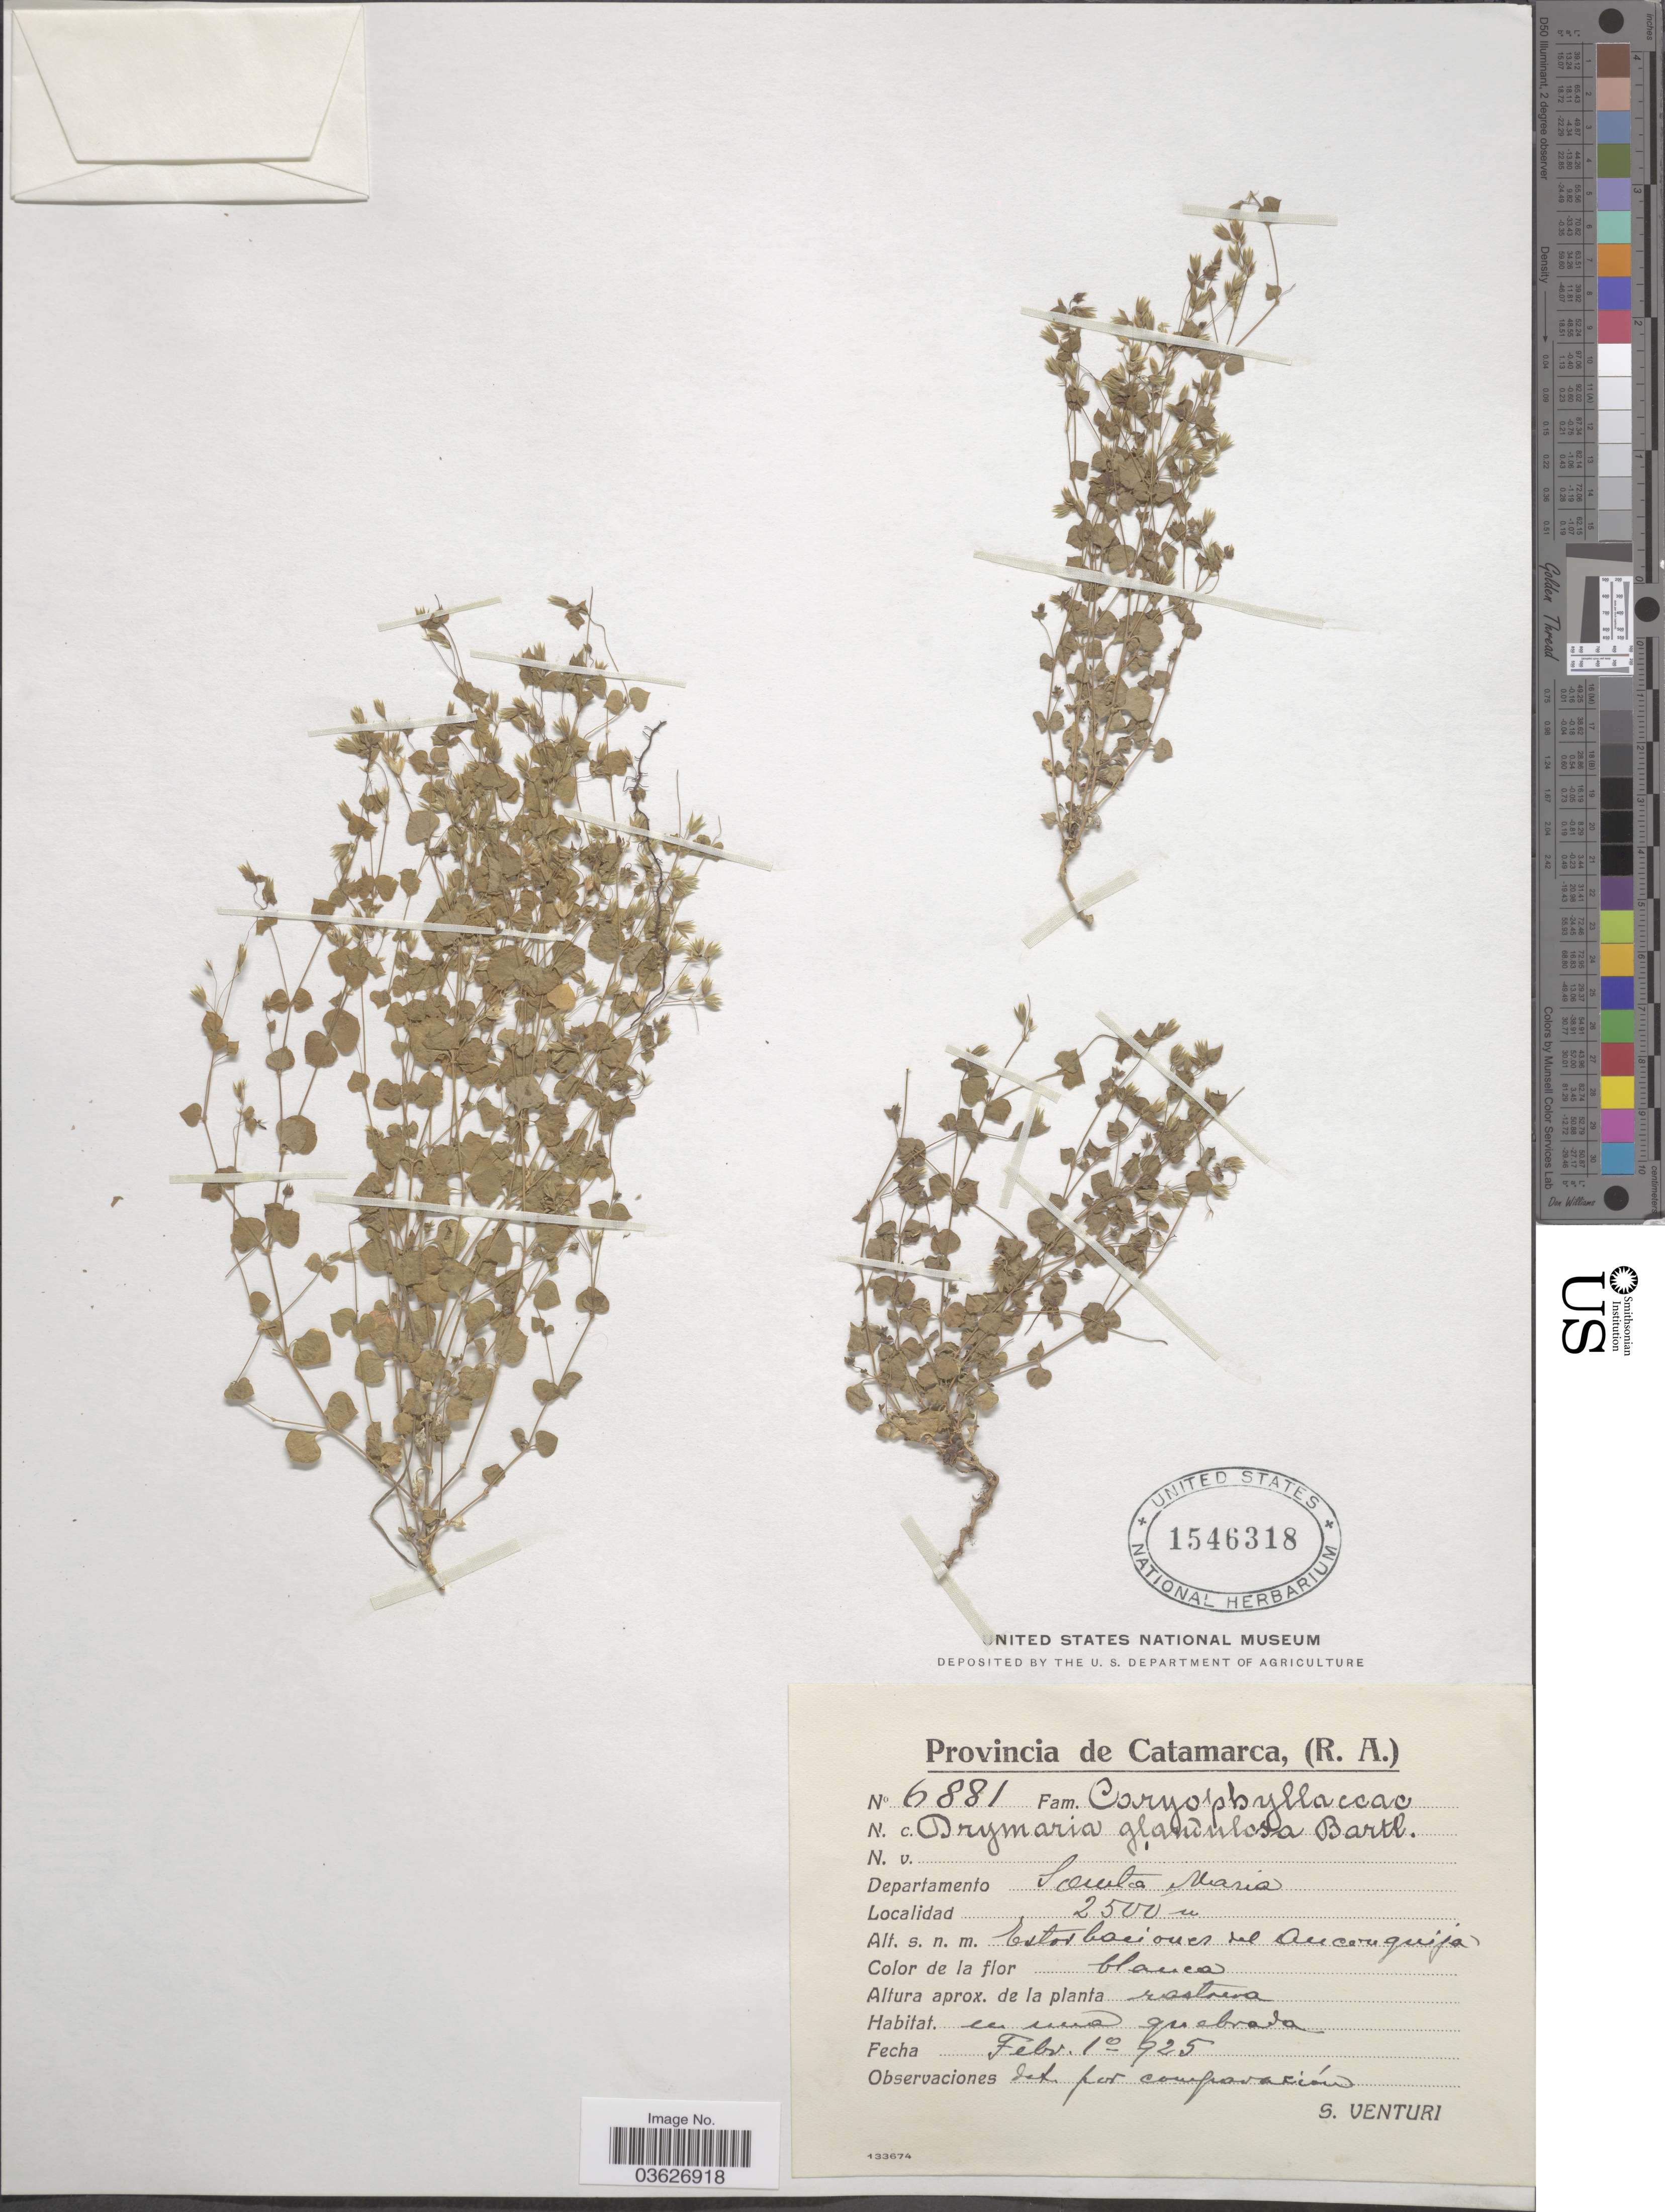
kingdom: Plantae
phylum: Tracheophyta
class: Magnoliopsida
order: Caryophyllales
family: Caryophyllaceae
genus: Drymaria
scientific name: Drymaria glandulosa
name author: Bartl.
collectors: S. Venturi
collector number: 6881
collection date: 1925-02-01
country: Argentina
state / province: Catamarca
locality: Departamento Santa Maria. Estribaciones del Anconquija.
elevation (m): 2500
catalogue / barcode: US 1546318